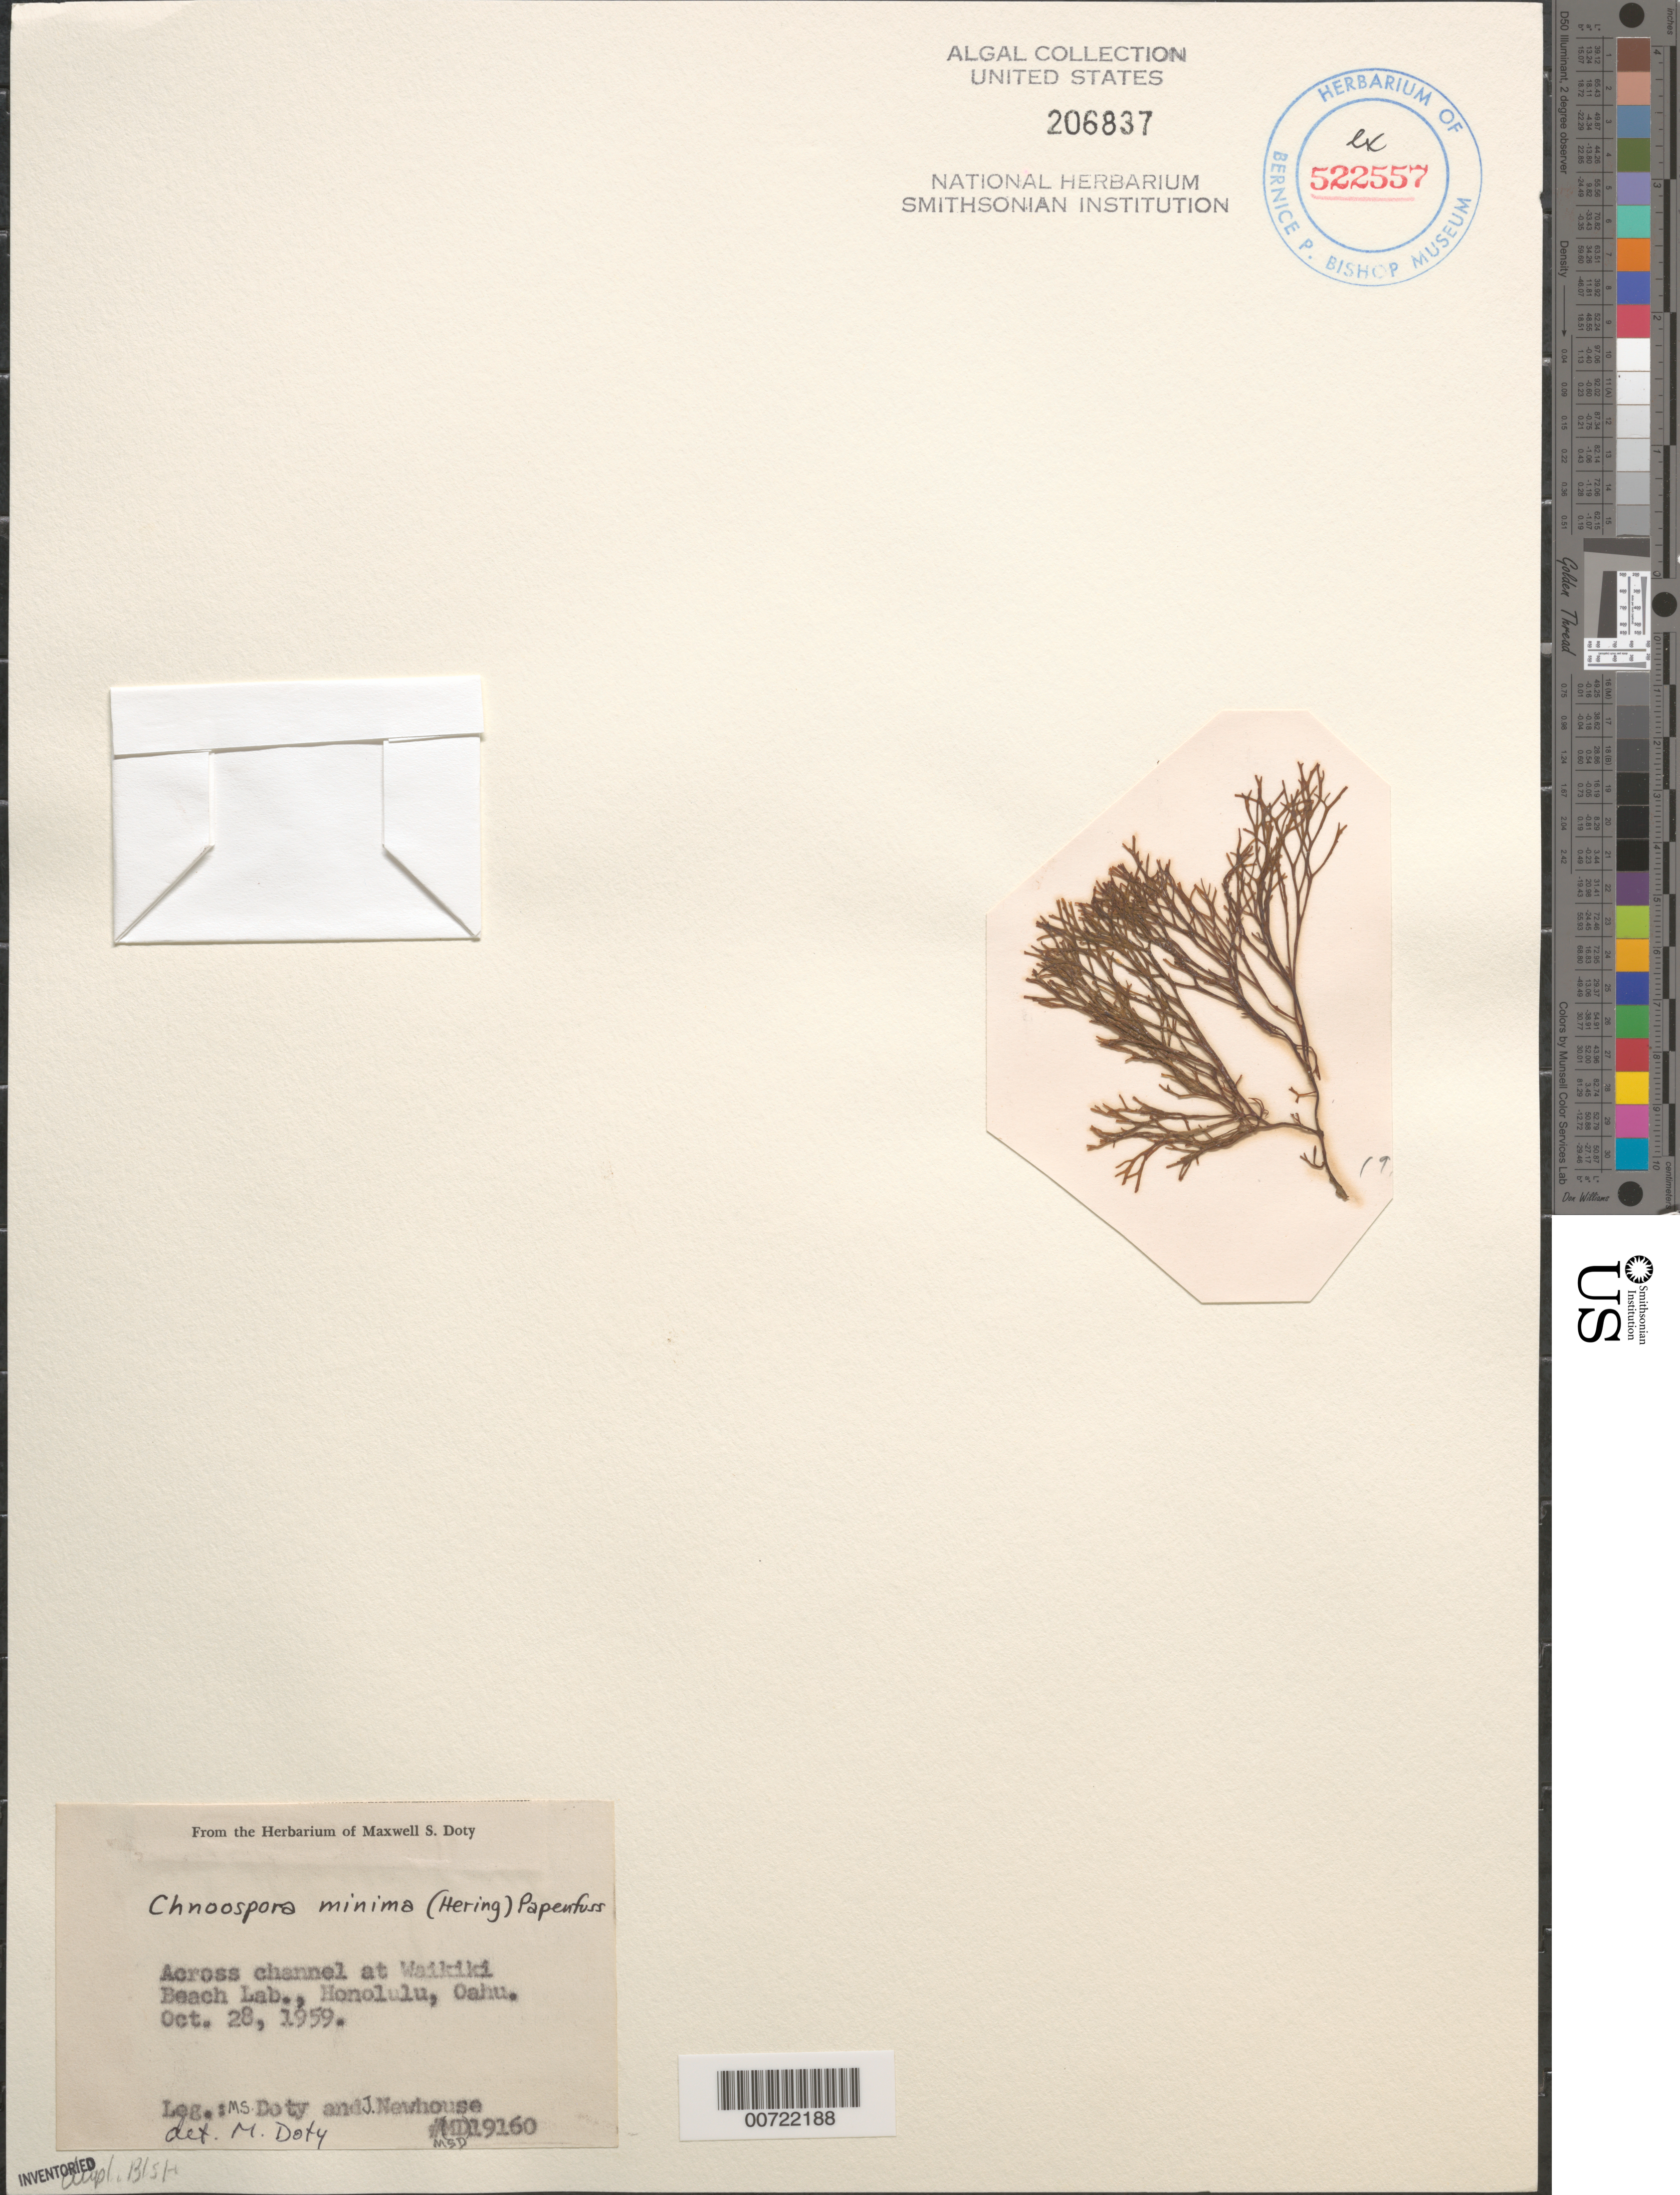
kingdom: Chromista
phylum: Ochrophyta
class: Phaeophyceae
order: Scytosiphonales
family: Scytosiphonaceae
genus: Chnoospora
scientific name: Chnoospora minima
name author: (Hering) Papenf.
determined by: Doty, M. S.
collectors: M. S. Doty & W. J. Newhouse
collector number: MSD 19160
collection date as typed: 28 Oct 1959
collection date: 1959-10-28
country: United States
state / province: Hawaii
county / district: Honolulu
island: Oahu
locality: Honolulu, Waikiki Beach Laboratory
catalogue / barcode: US 206837